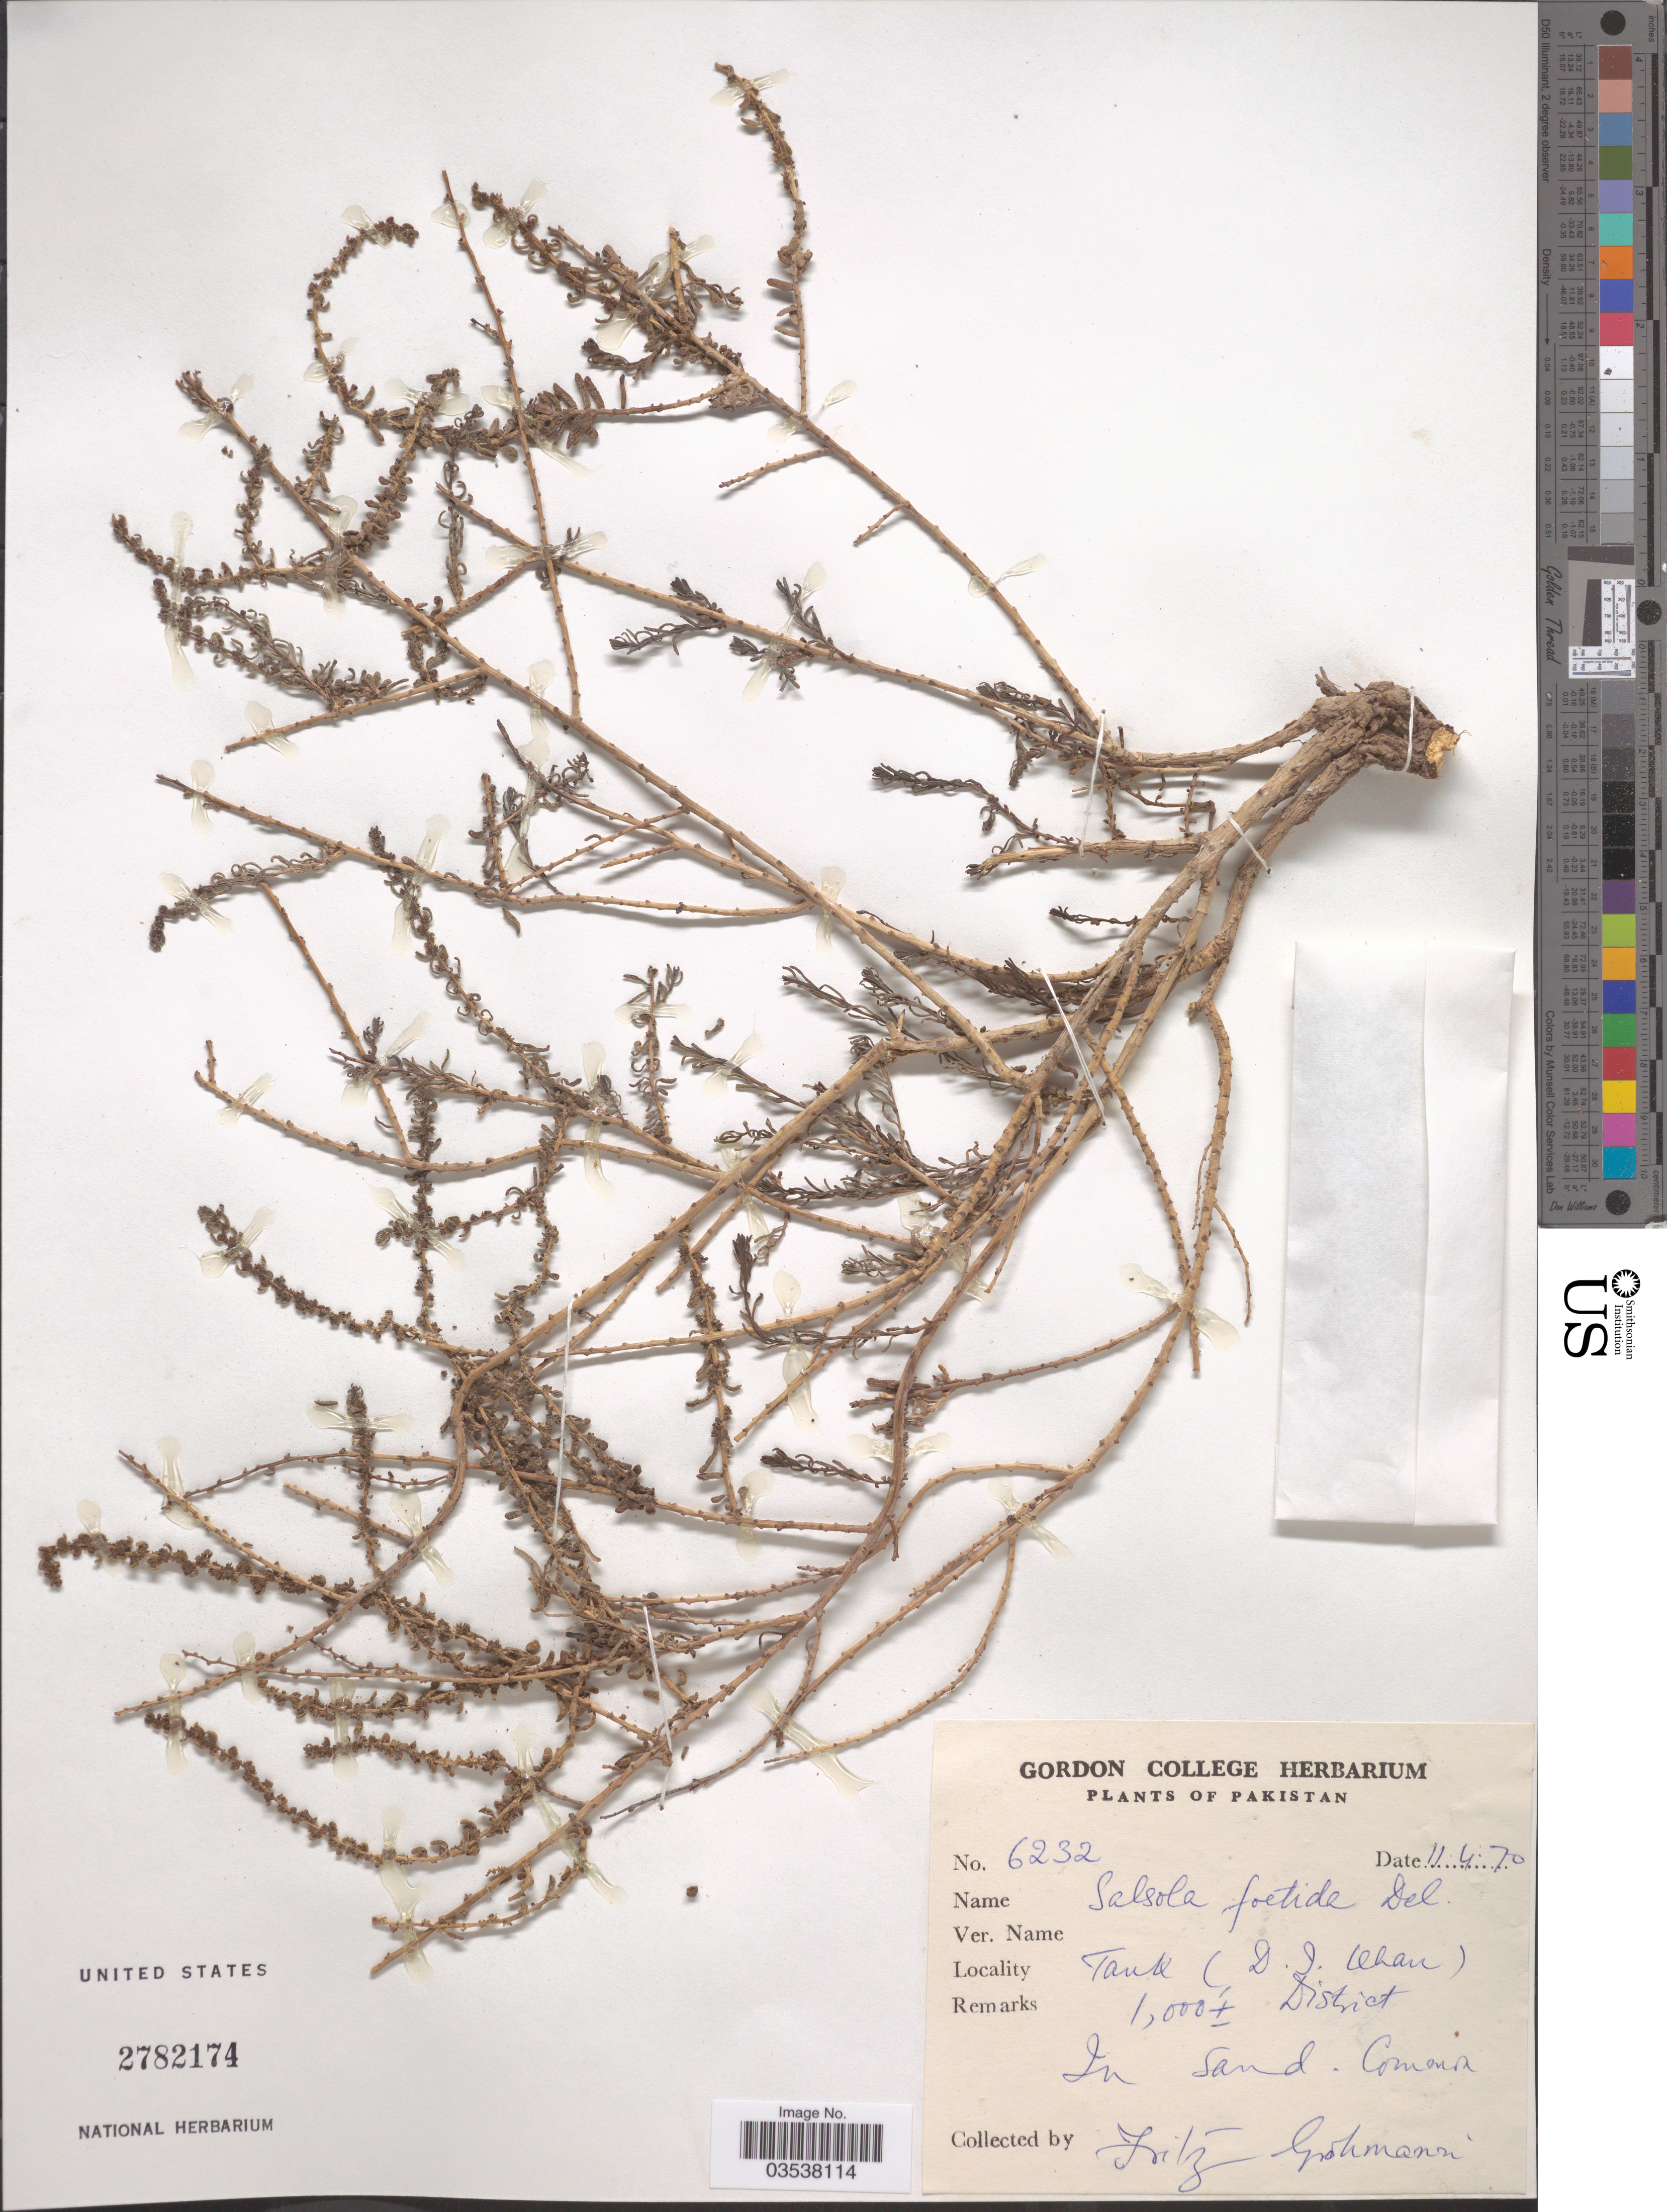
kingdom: Plantae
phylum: Tracheophyta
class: Magnoliopsida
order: Caryophyllales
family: Amaranthaceae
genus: Caroxylon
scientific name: Caroxylon imbricatum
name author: (Forssk.) Moq.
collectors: F. Grohmann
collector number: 6232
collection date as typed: Transcribed d/m/y: 11/4/70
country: Pakistan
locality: Tank (D. I. Khan) District.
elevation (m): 305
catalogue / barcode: US 2782174